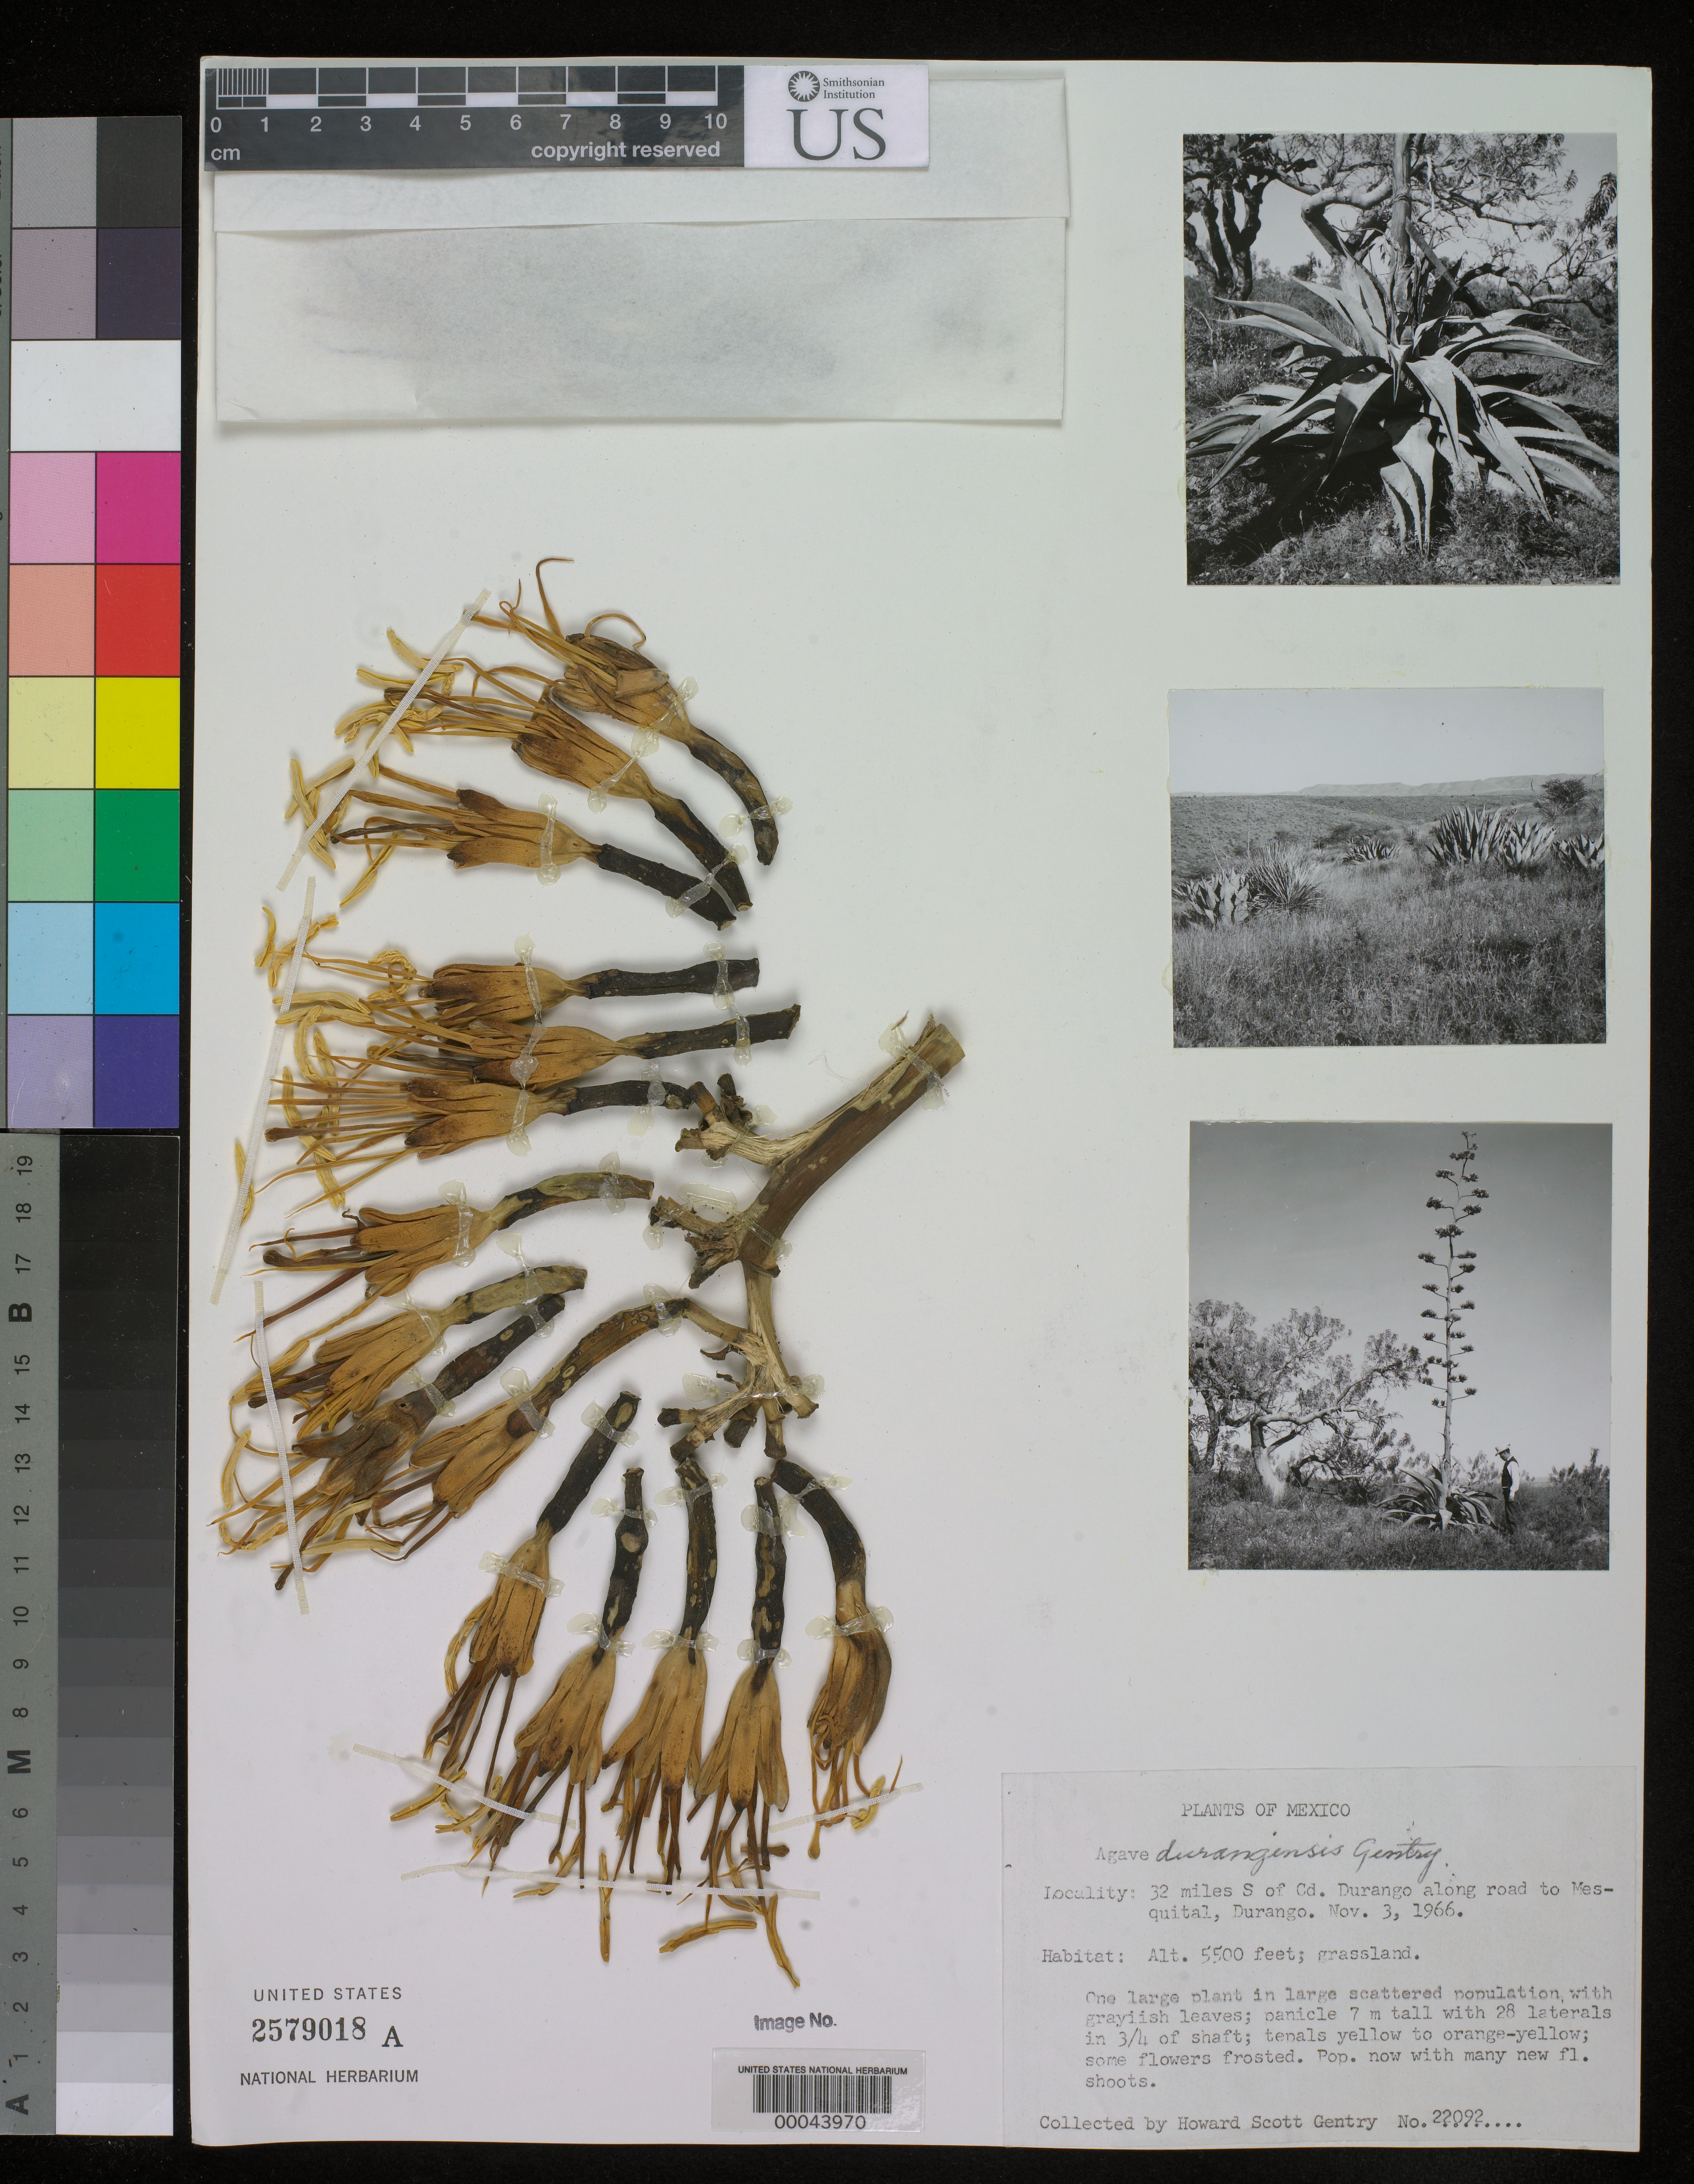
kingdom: Plantae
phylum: Tracheophyta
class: Liliopsida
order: Asparagales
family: Asparagaceae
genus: Agave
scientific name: Agave durangensis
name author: Gentry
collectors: H. S. Gentry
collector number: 22092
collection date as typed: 03 Nov 1966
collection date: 1966-11-03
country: Mexico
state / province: Durango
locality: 32 mi S of Cd Durango along road to Mezquital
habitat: Grassland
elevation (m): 1676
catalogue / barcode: US 2579018A